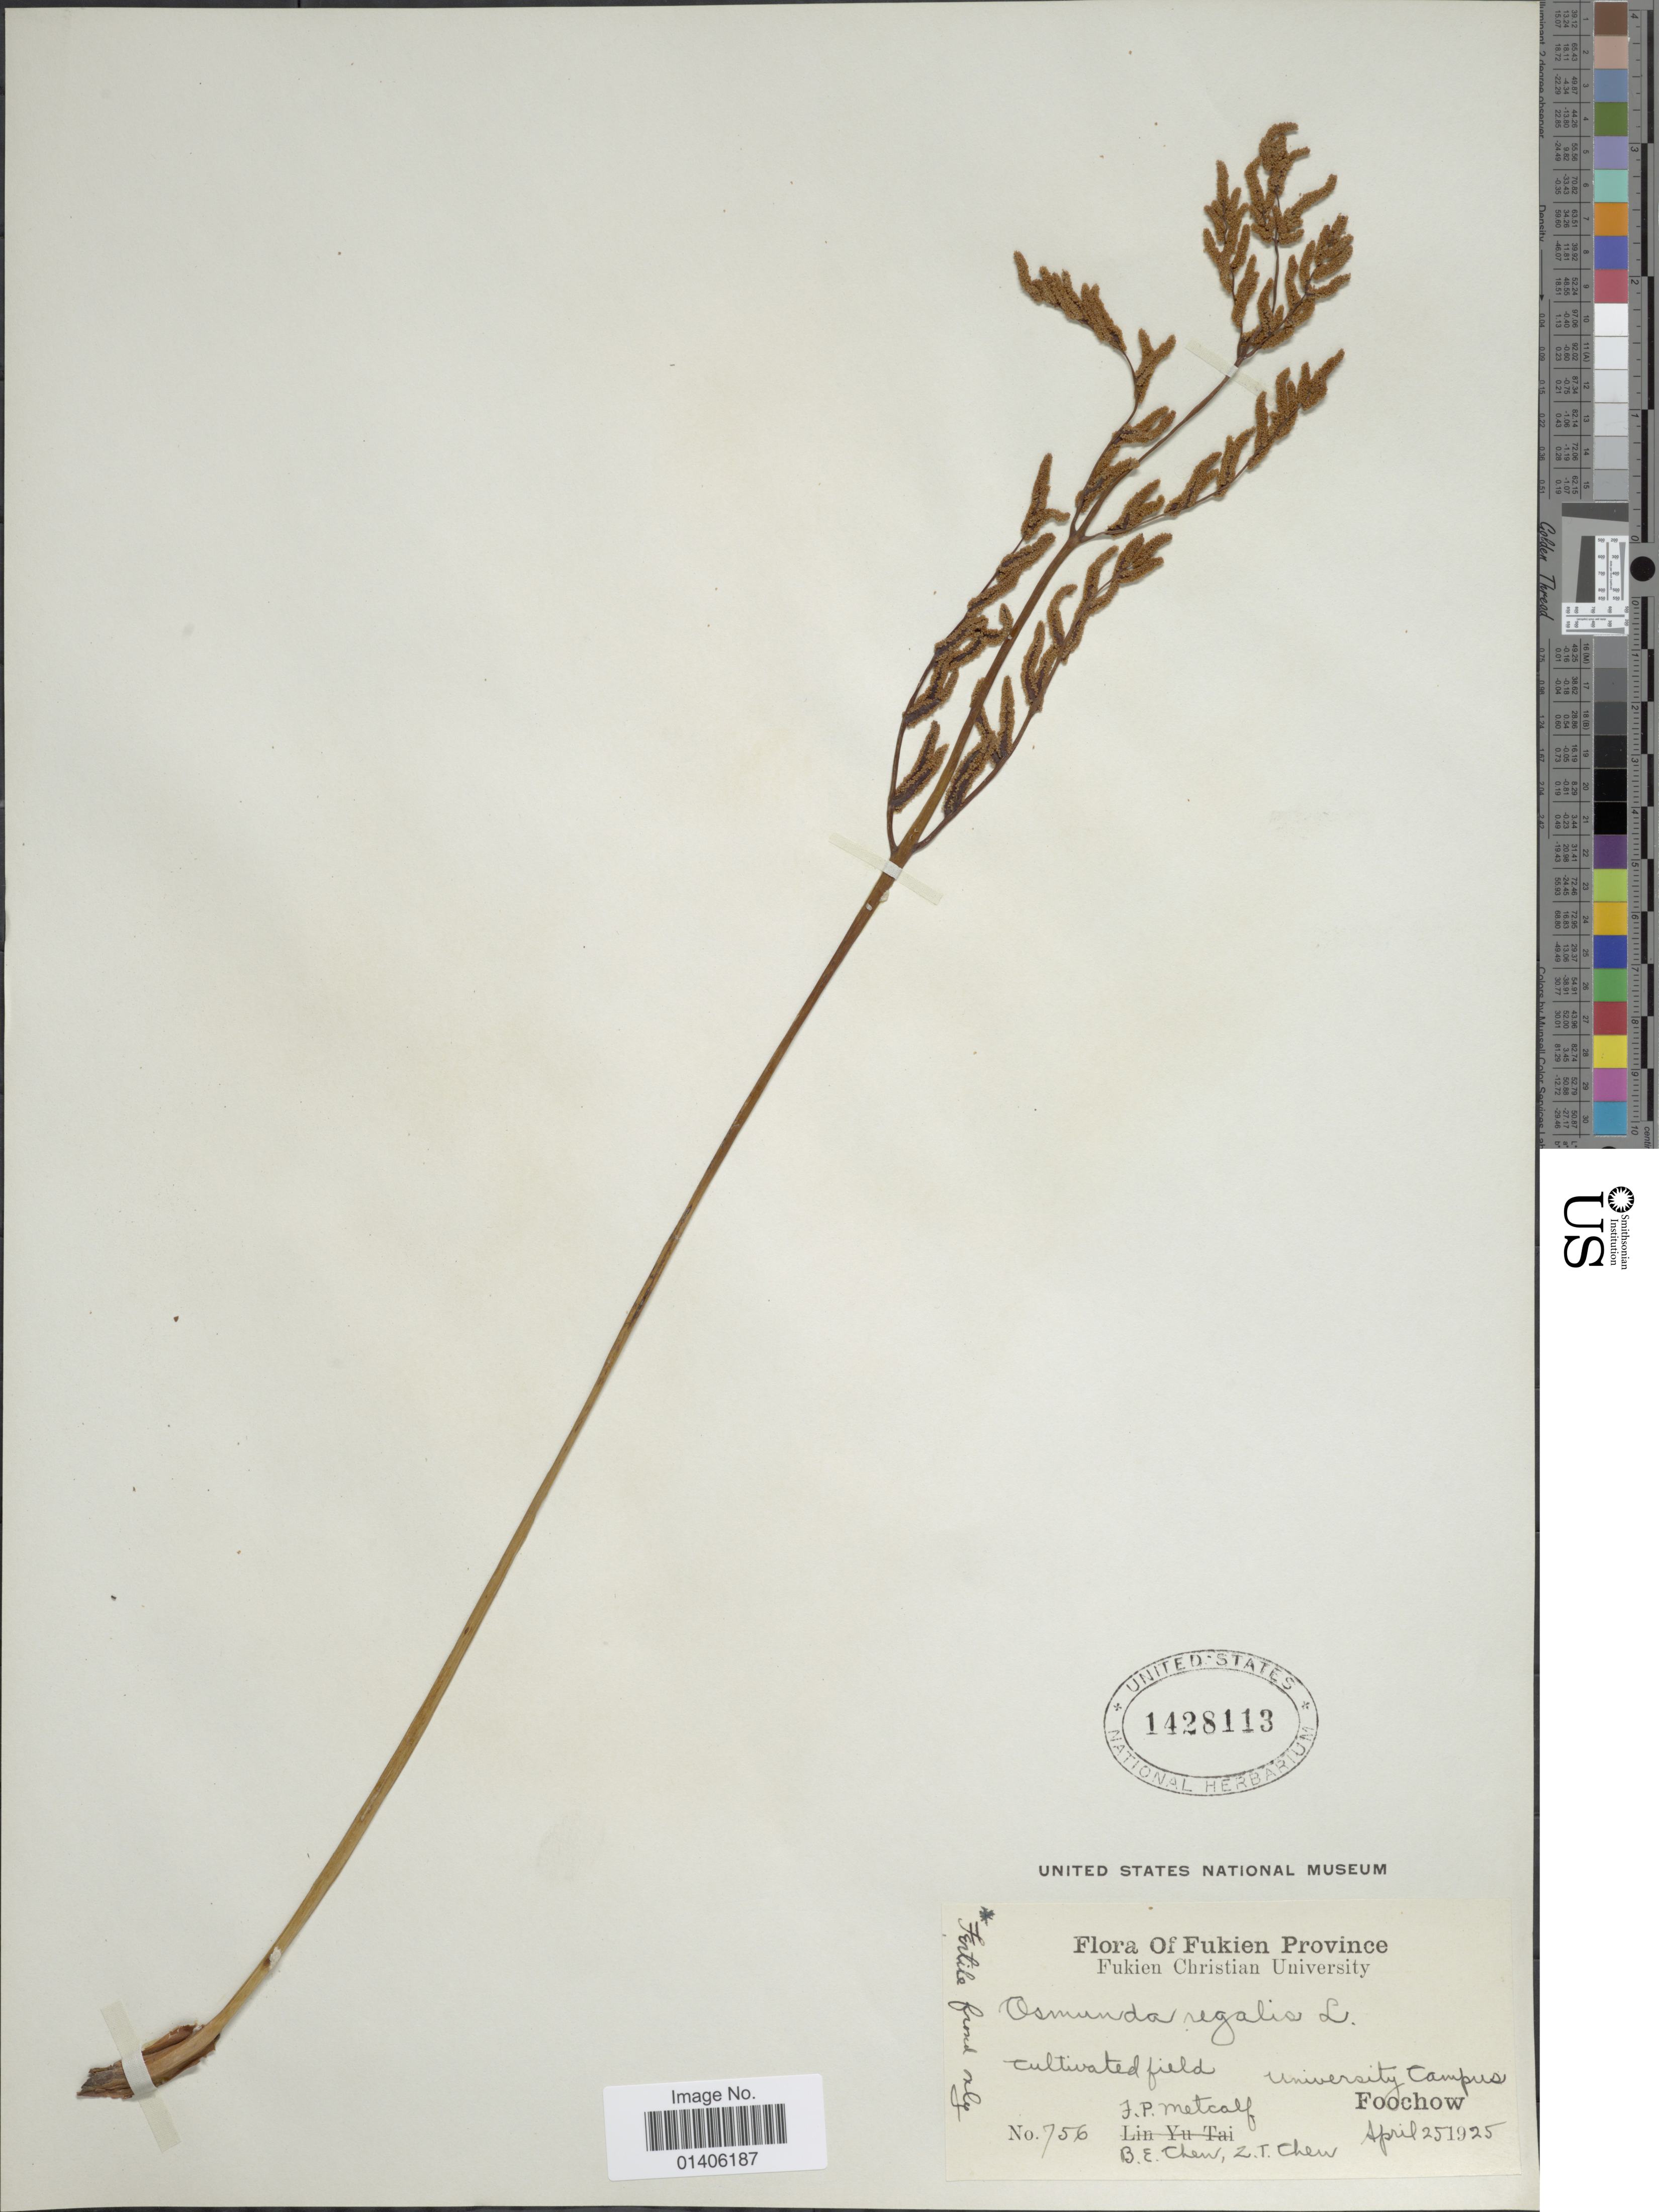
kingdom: Plantae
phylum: Tracheophyta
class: Polypodiopsida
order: Osmundales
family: Osmundaceae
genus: Osmunda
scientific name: Osmunda lancea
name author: Thunb.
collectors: F. Metcalf, B. Chen & Z. Chen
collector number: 756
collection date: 1925-04-25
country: China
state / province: Fujian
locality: Fukien Province, cutivated field, University Campus, Foochow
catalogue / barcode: US 1428113